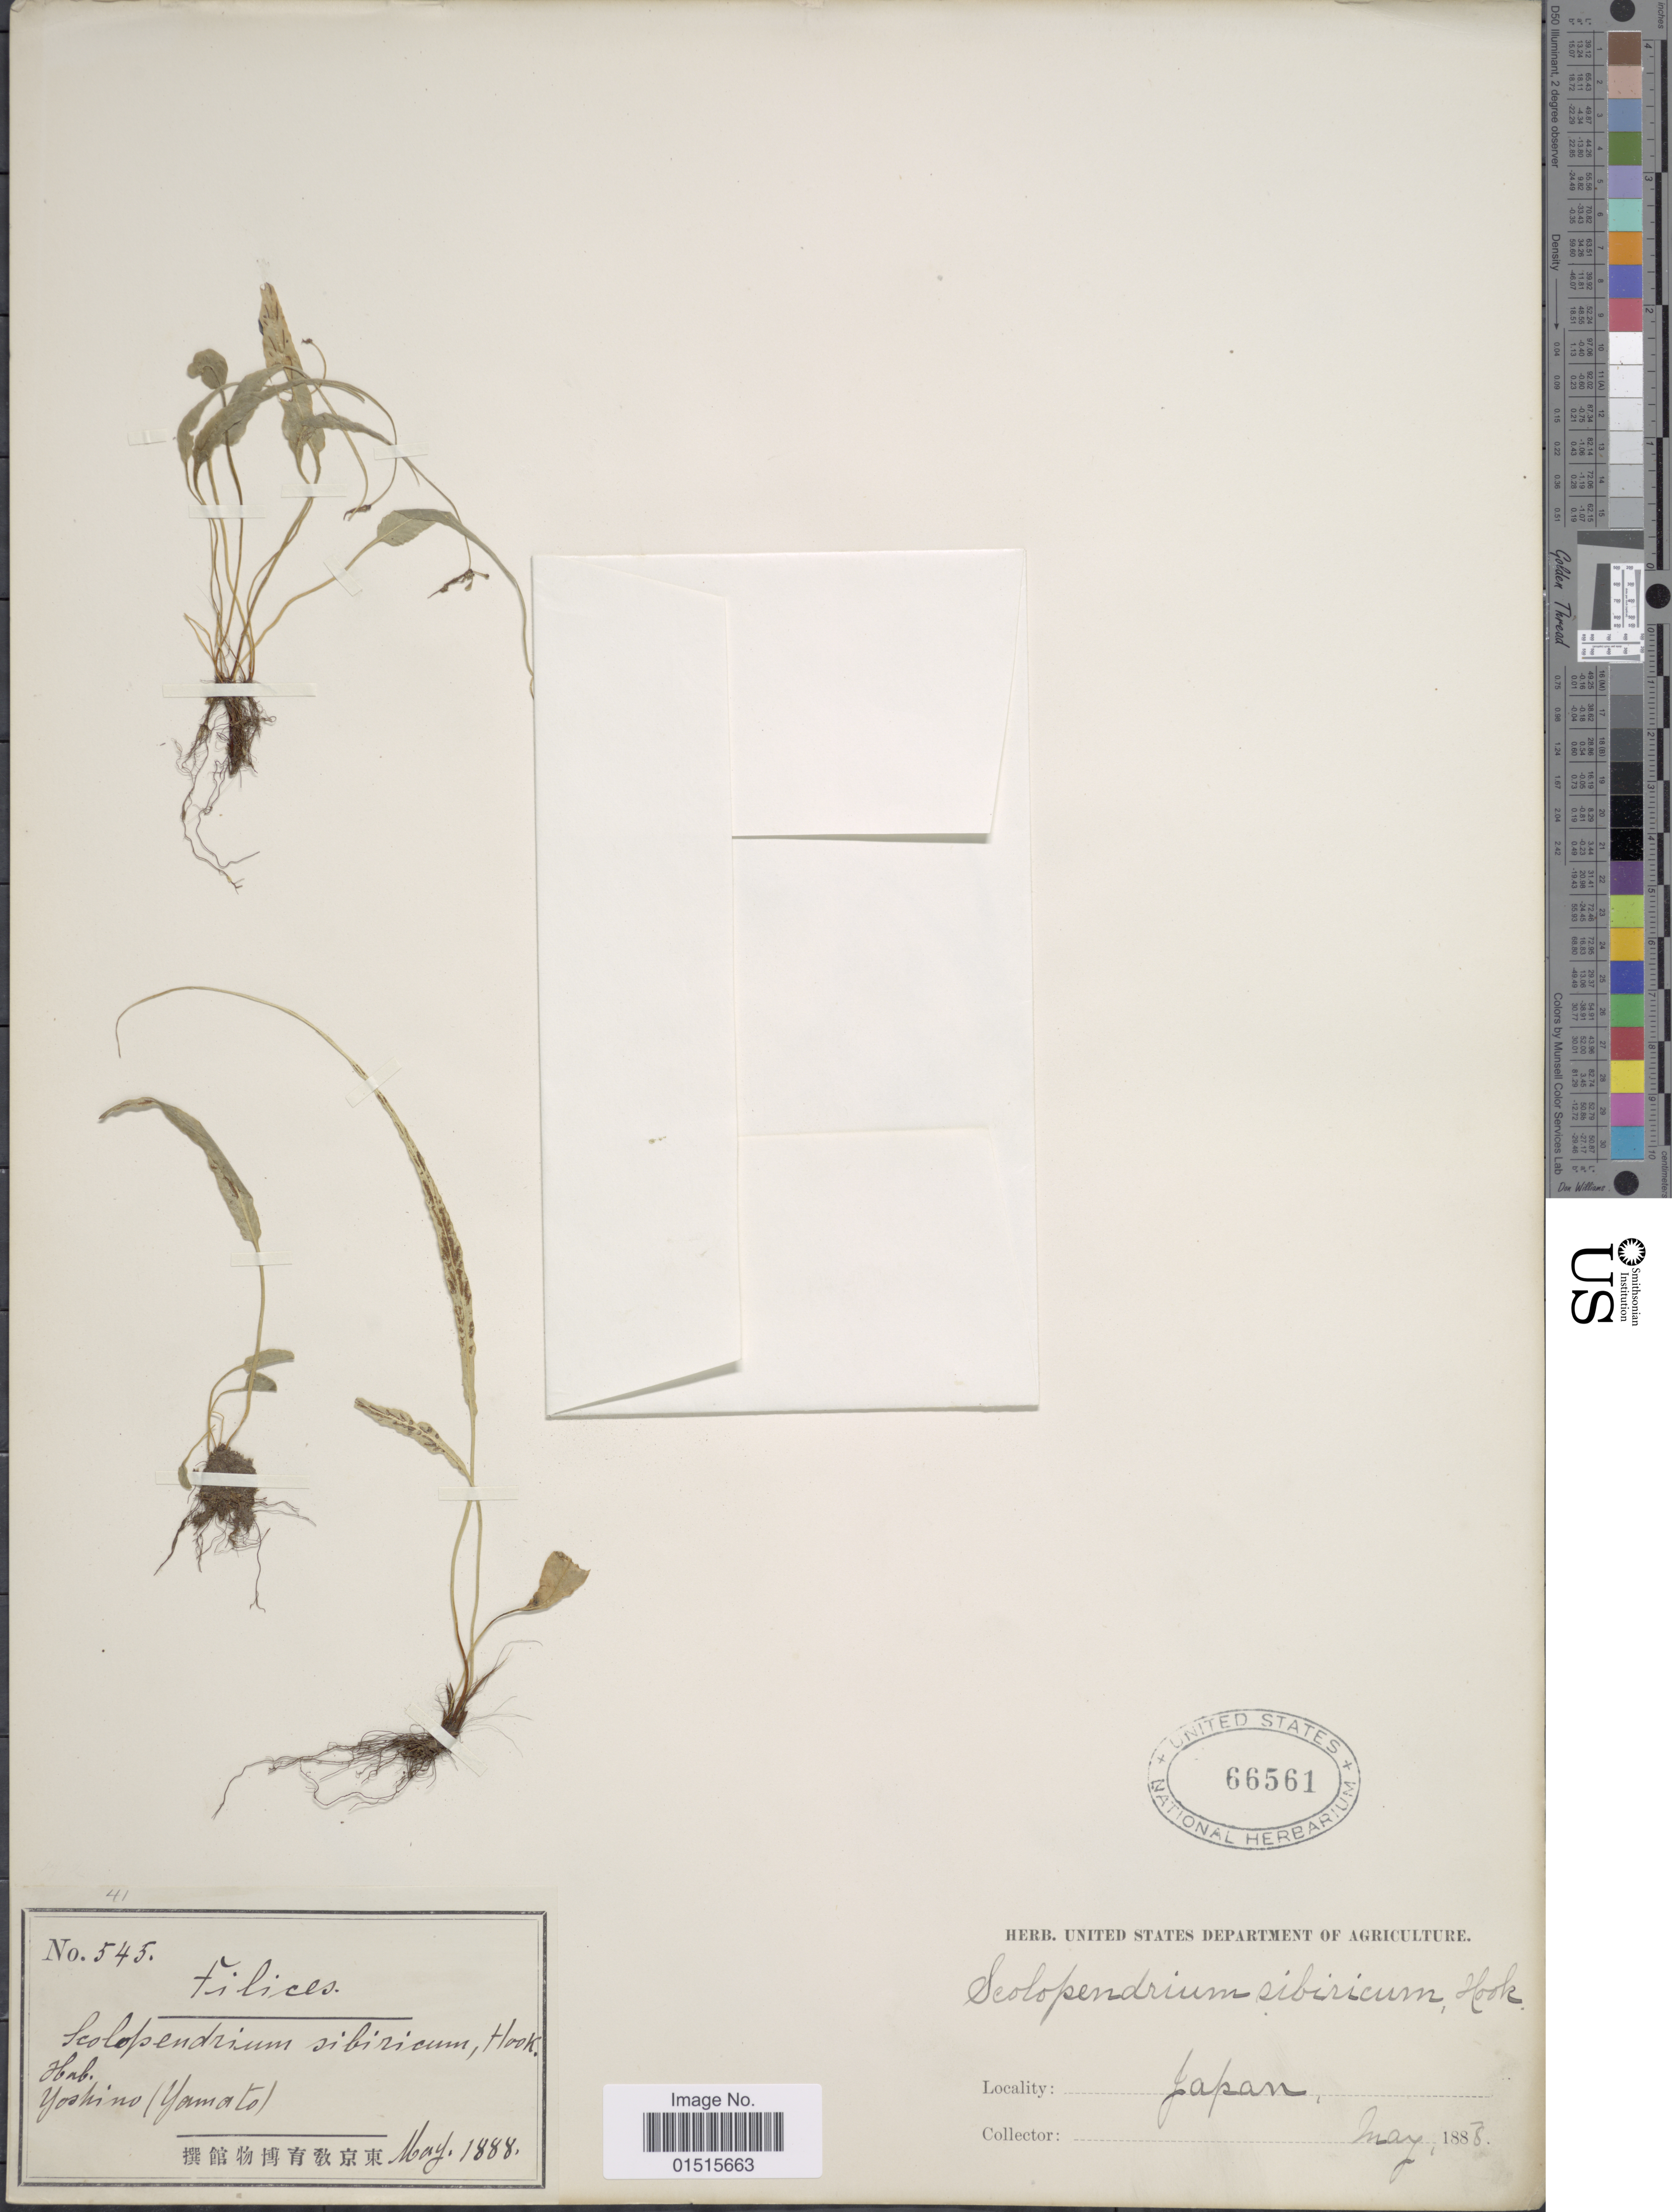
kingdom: Plantae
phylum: Tracheophyta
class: Polypodiopsida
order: Polypodiales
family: Aspleniaceae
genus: Asplenium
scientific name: Asplenium sibricus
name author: Rupr.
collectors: Facchini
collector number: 545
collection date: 1888-05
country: Japan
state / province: Nara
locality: Yoshino (Yamato)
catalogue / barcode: US 66561